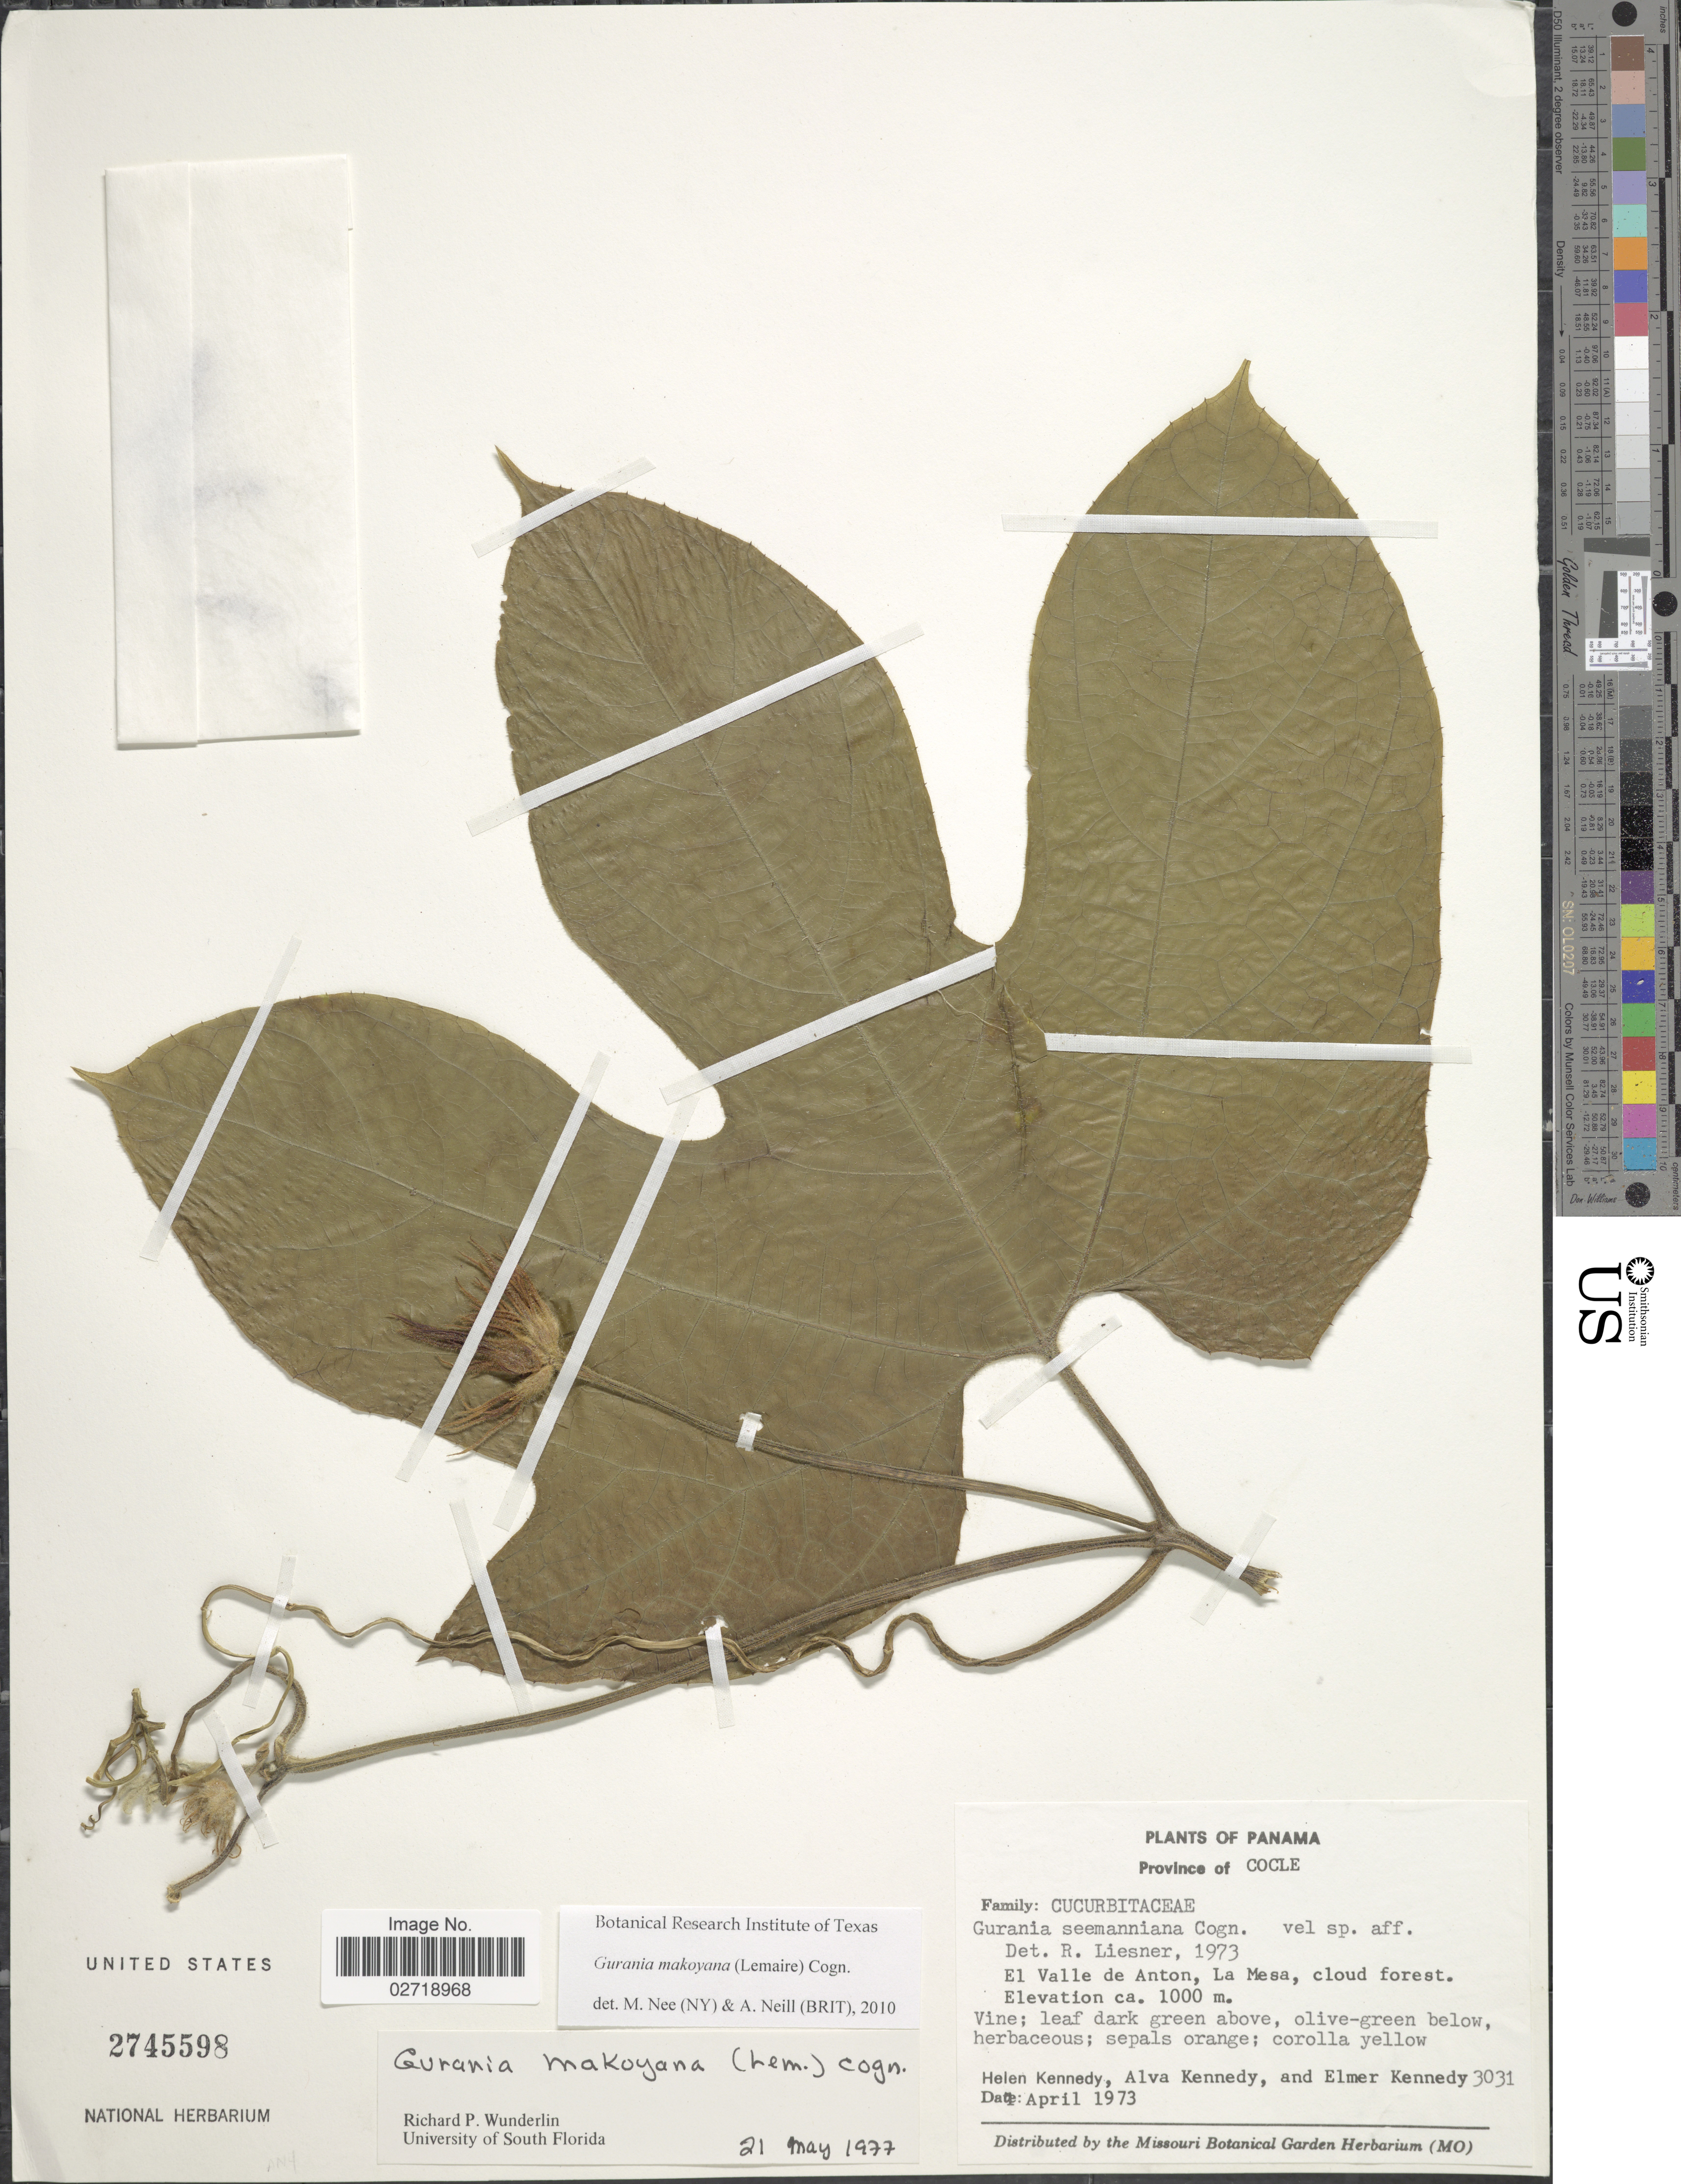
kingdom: Plantae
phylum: Tracheophyta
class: Magnoliopsida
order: Cucurbitales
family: Cucurbitaceae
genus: Gurania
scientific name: Gurania makoyana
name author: (Lem.) Cogn.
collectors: H. Kennedy, A. Kennedy & E. Kennedy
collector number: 3031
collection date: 1973-04-01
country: Panama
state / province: Coclé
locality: El Valle de Anton, La Mesa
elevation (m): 1000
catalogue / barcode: US 2745598